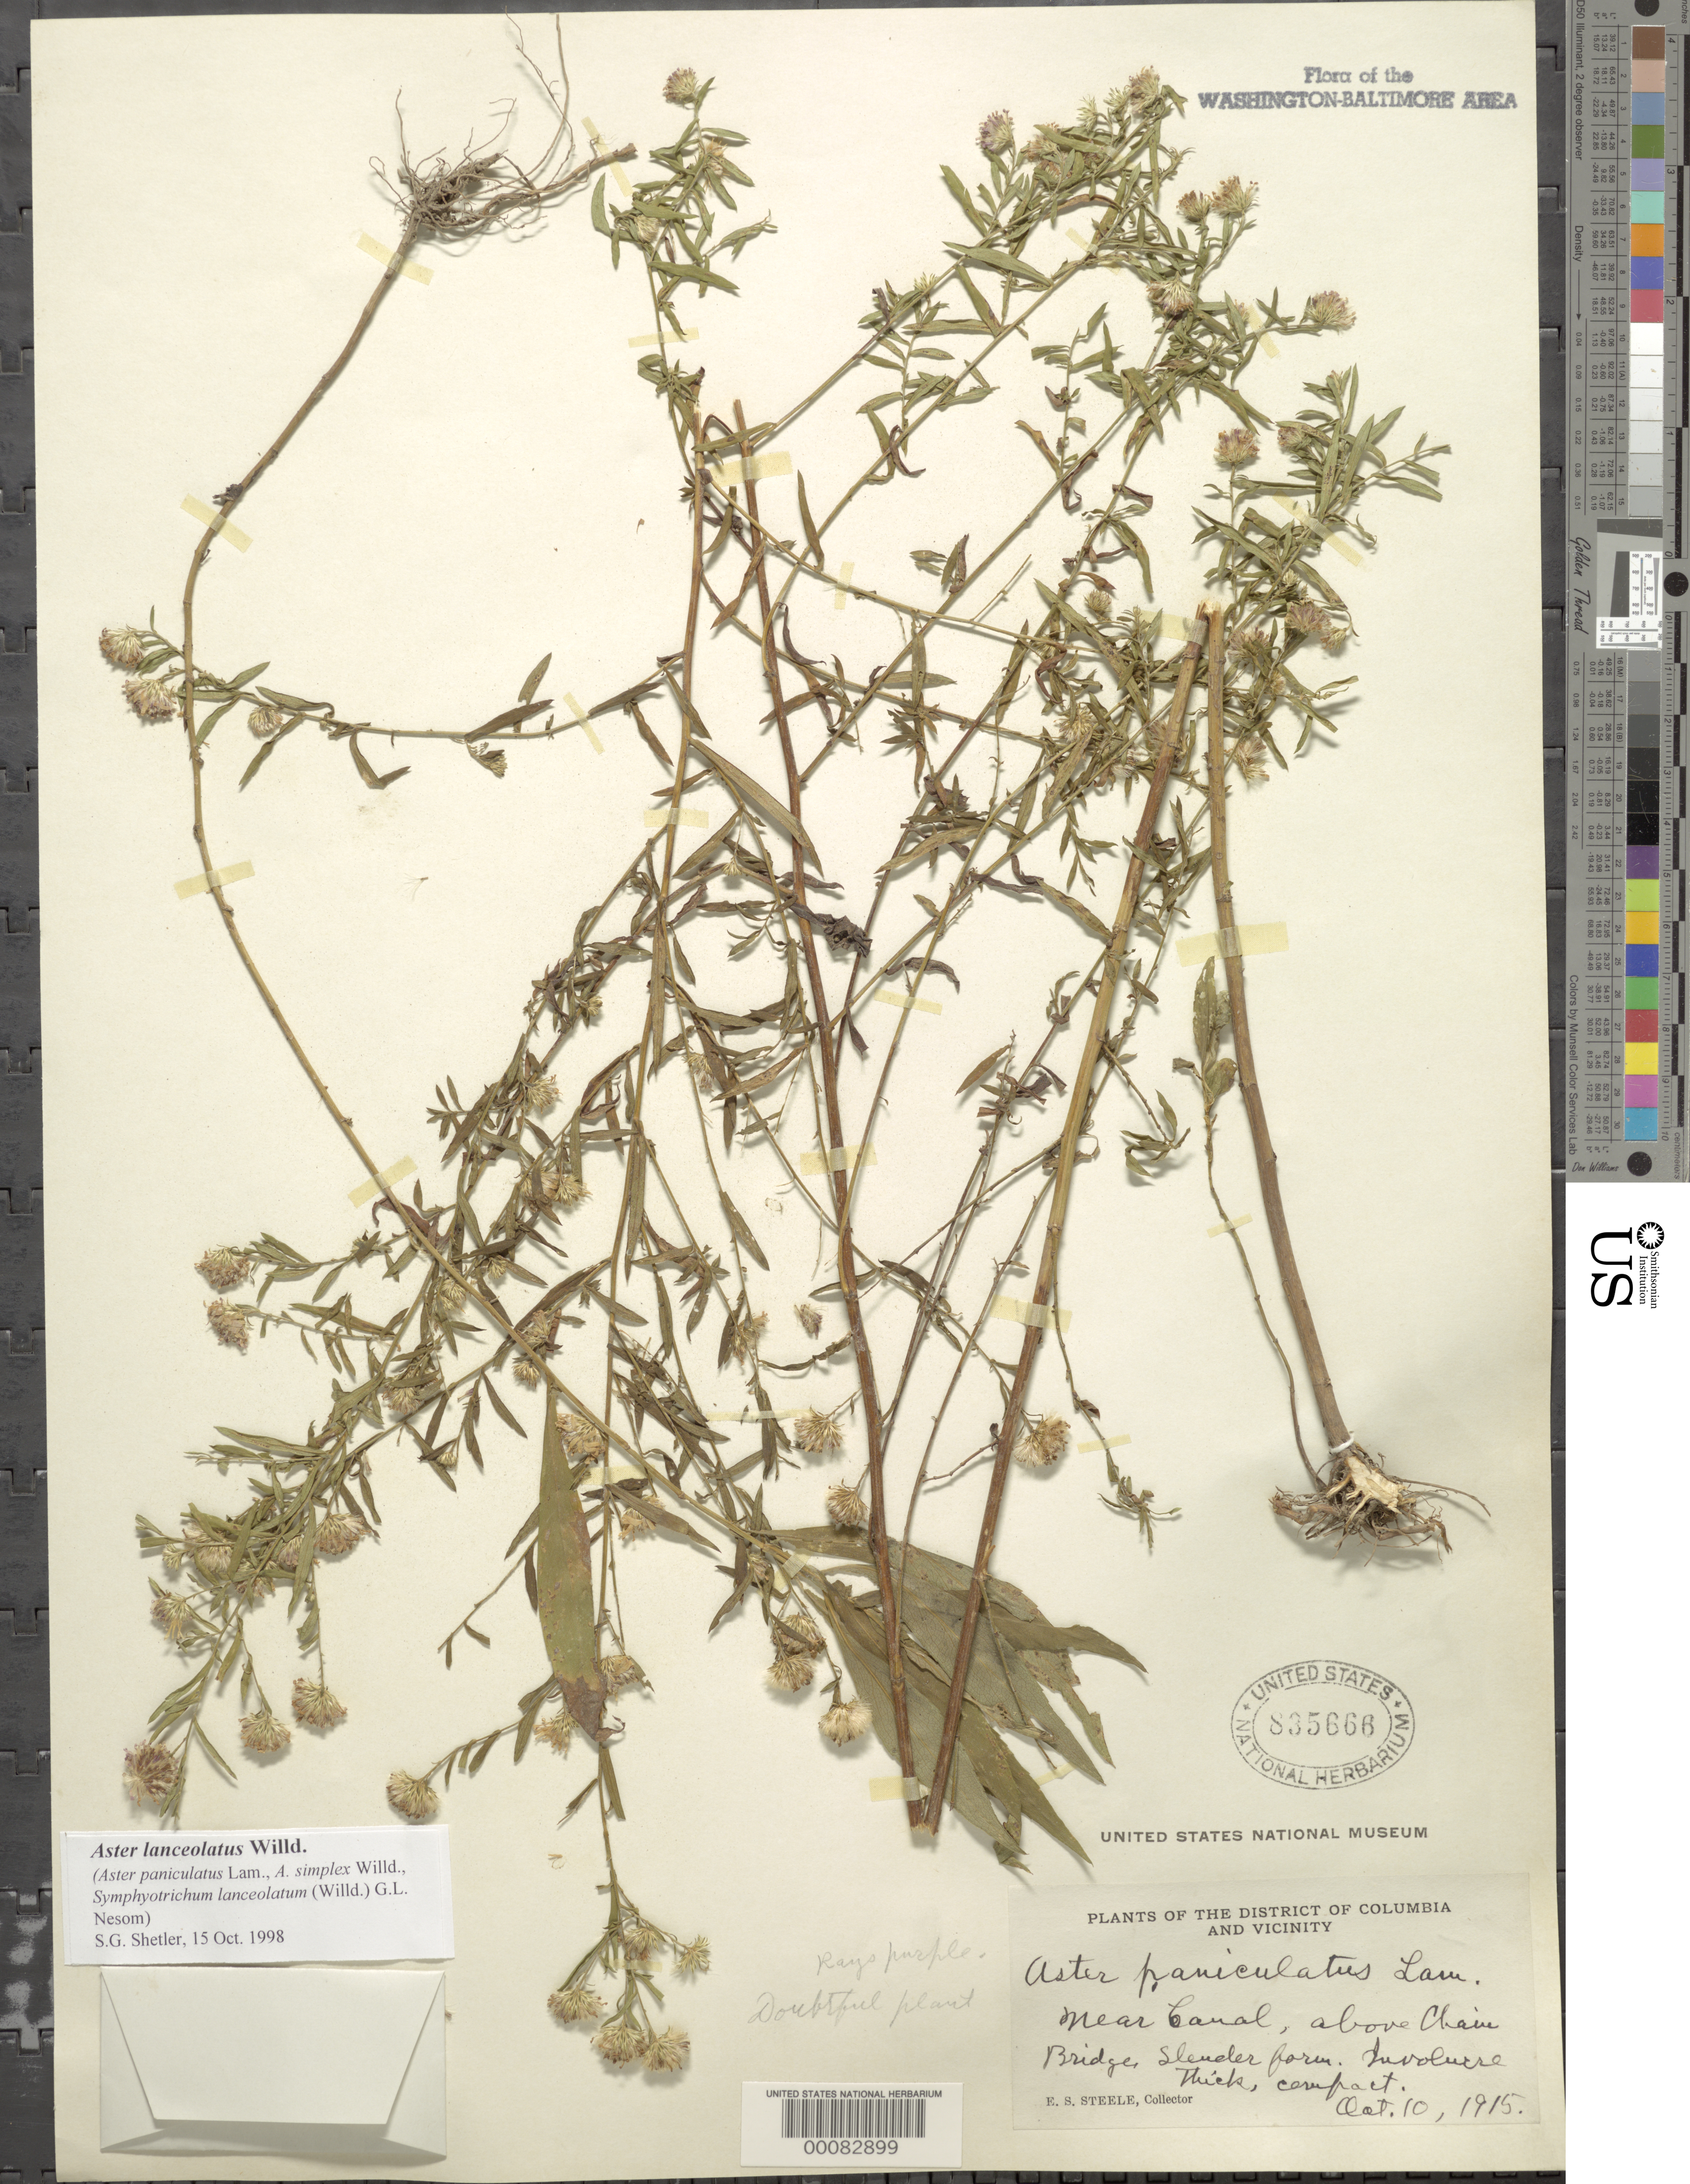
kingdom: Plantae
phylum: Tracheophyta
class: Magnoliopsida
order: Asterales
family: Asteraceae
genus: Symphyotrichum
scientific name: Symphyotrichum lanceolatum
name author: (Willd.) G.L. Nesom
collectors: E. Steele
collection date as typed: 10 Oct 1915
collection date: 1915-10-10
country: United States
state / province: District of Columbia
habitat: Canal above chain bridge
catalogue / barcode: US 835666